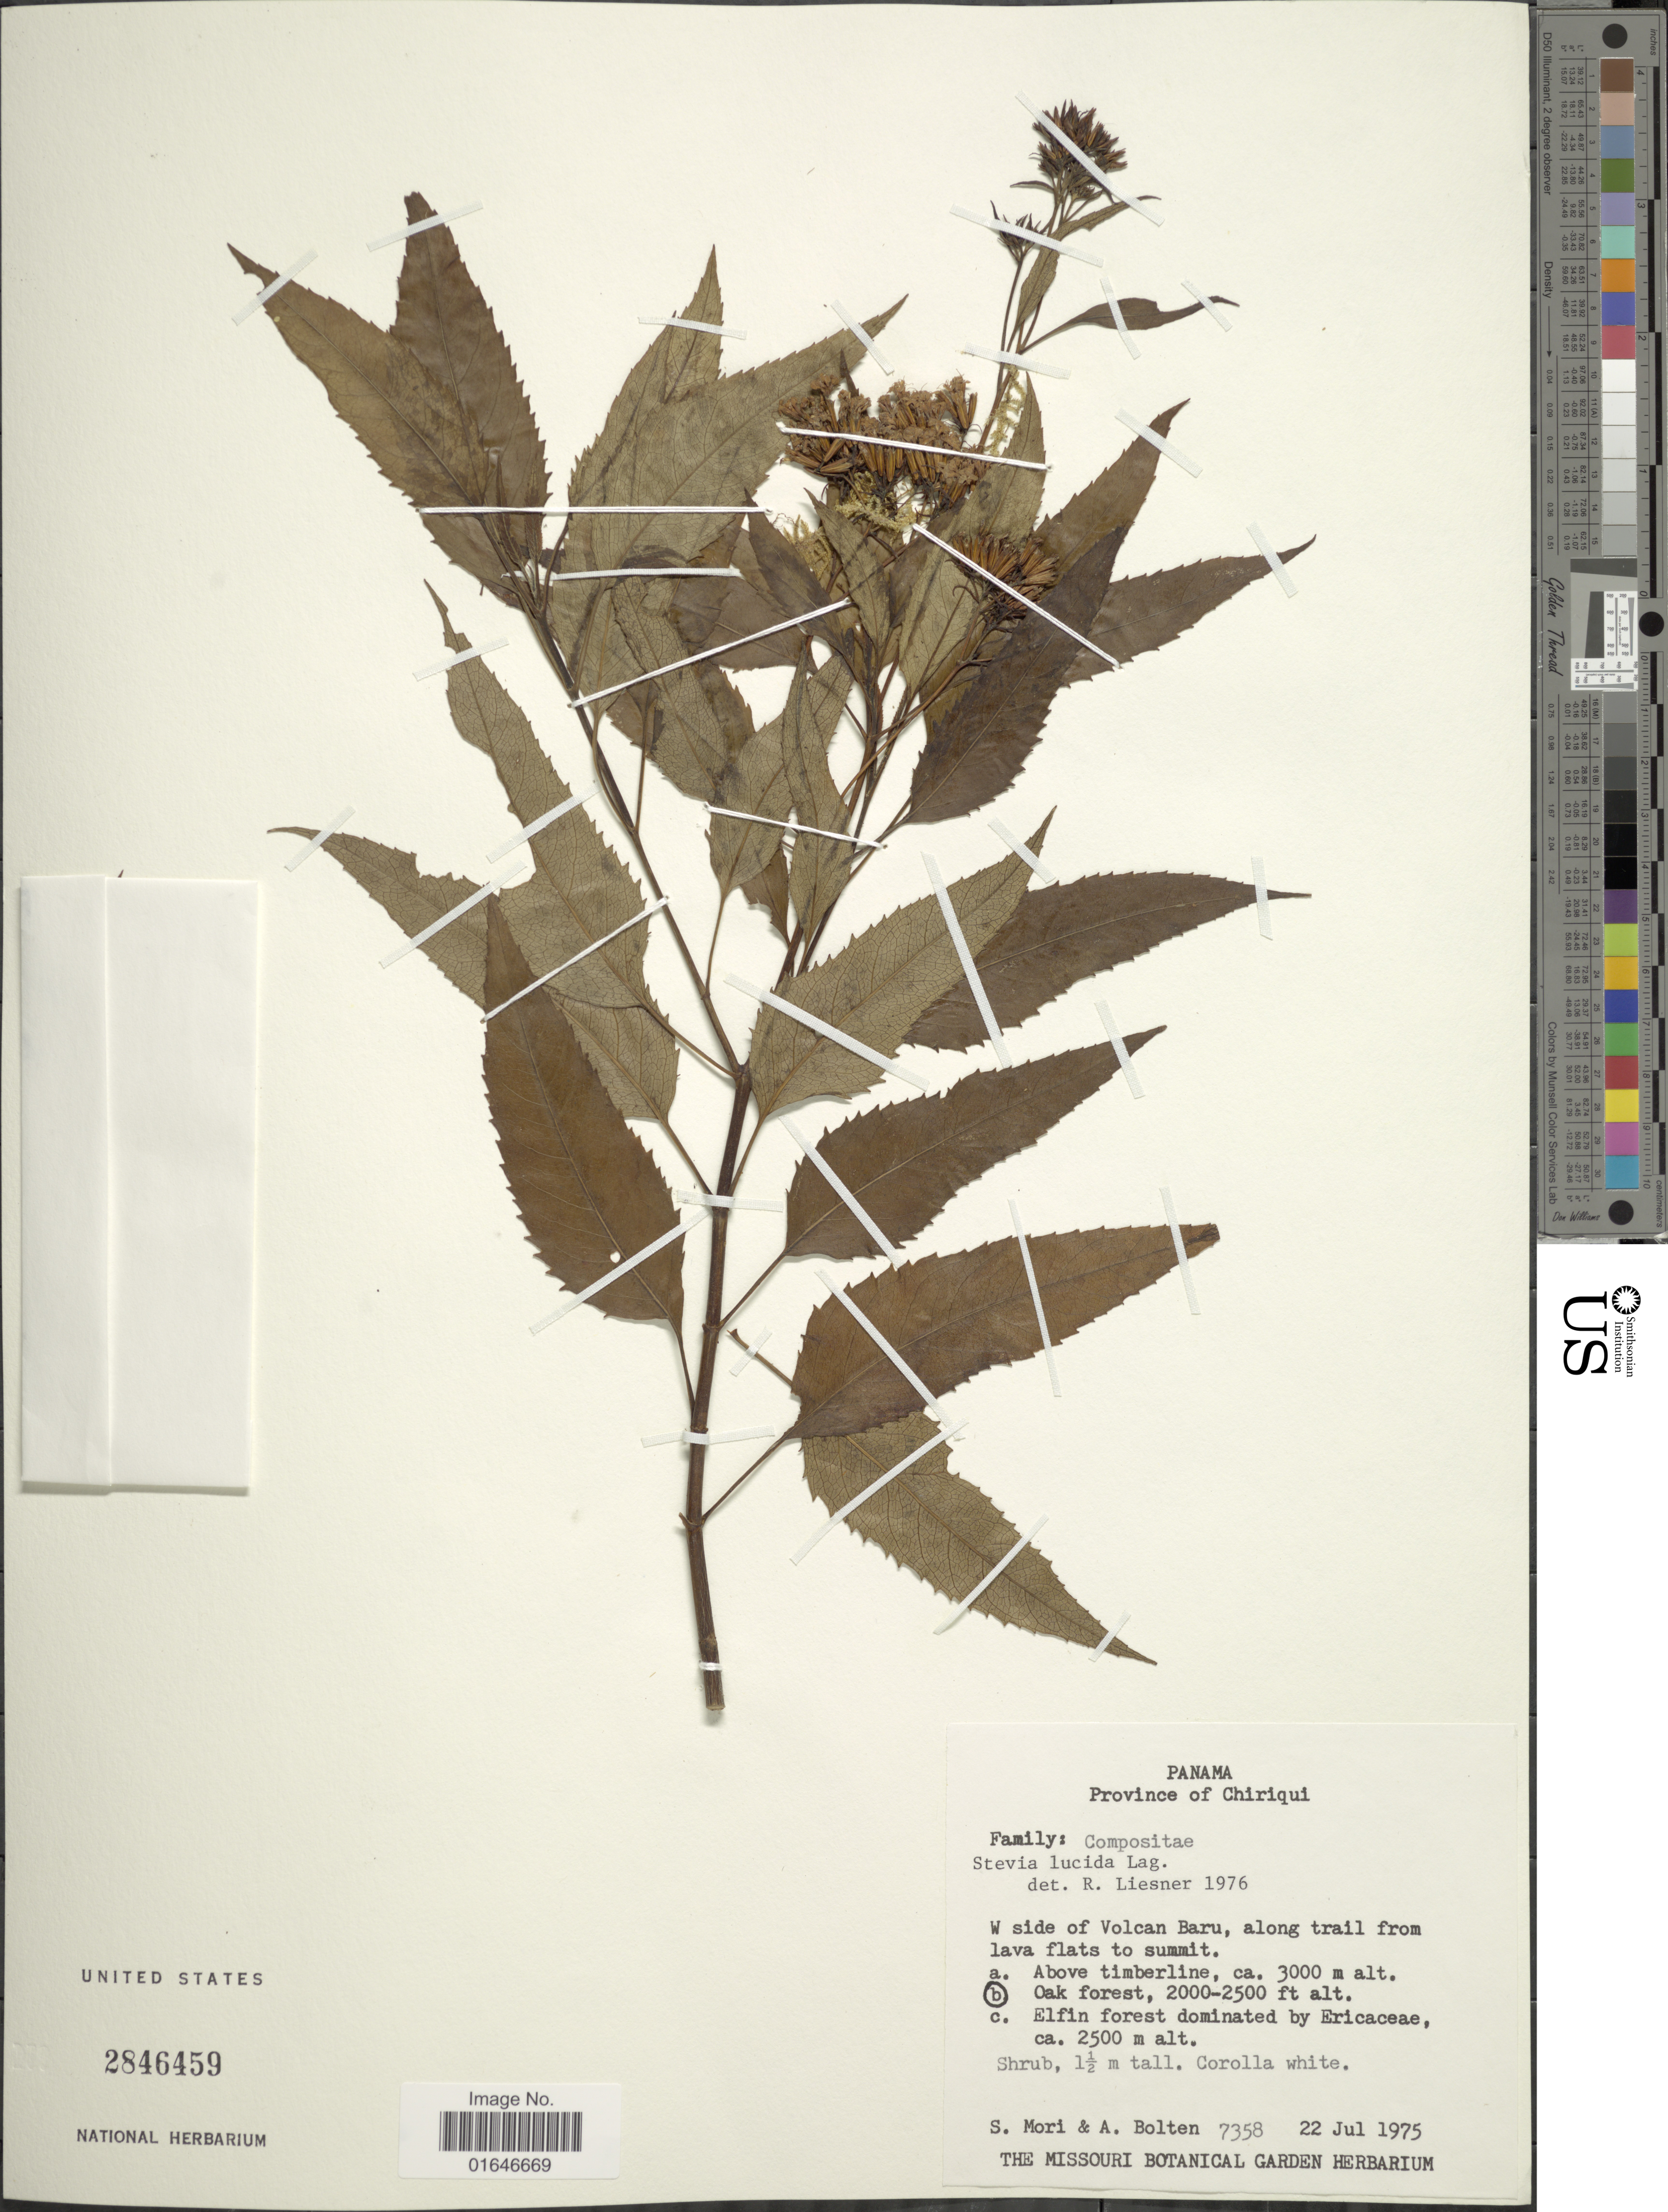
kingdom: Plantae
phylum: Tracheophyta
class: Magnoliopsida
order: Asterales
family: Asteraceae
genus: Stevia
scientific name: Stevia lucida var. lucida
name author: Lag.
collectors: S. Mori & A. Bolten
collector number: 7358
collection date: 1975-07-22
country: Panama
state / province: Chiriqui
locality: W side of Volcan Baru, along trail from lava flats to summit Oak forest.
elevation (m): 610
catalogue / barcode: US 2846459